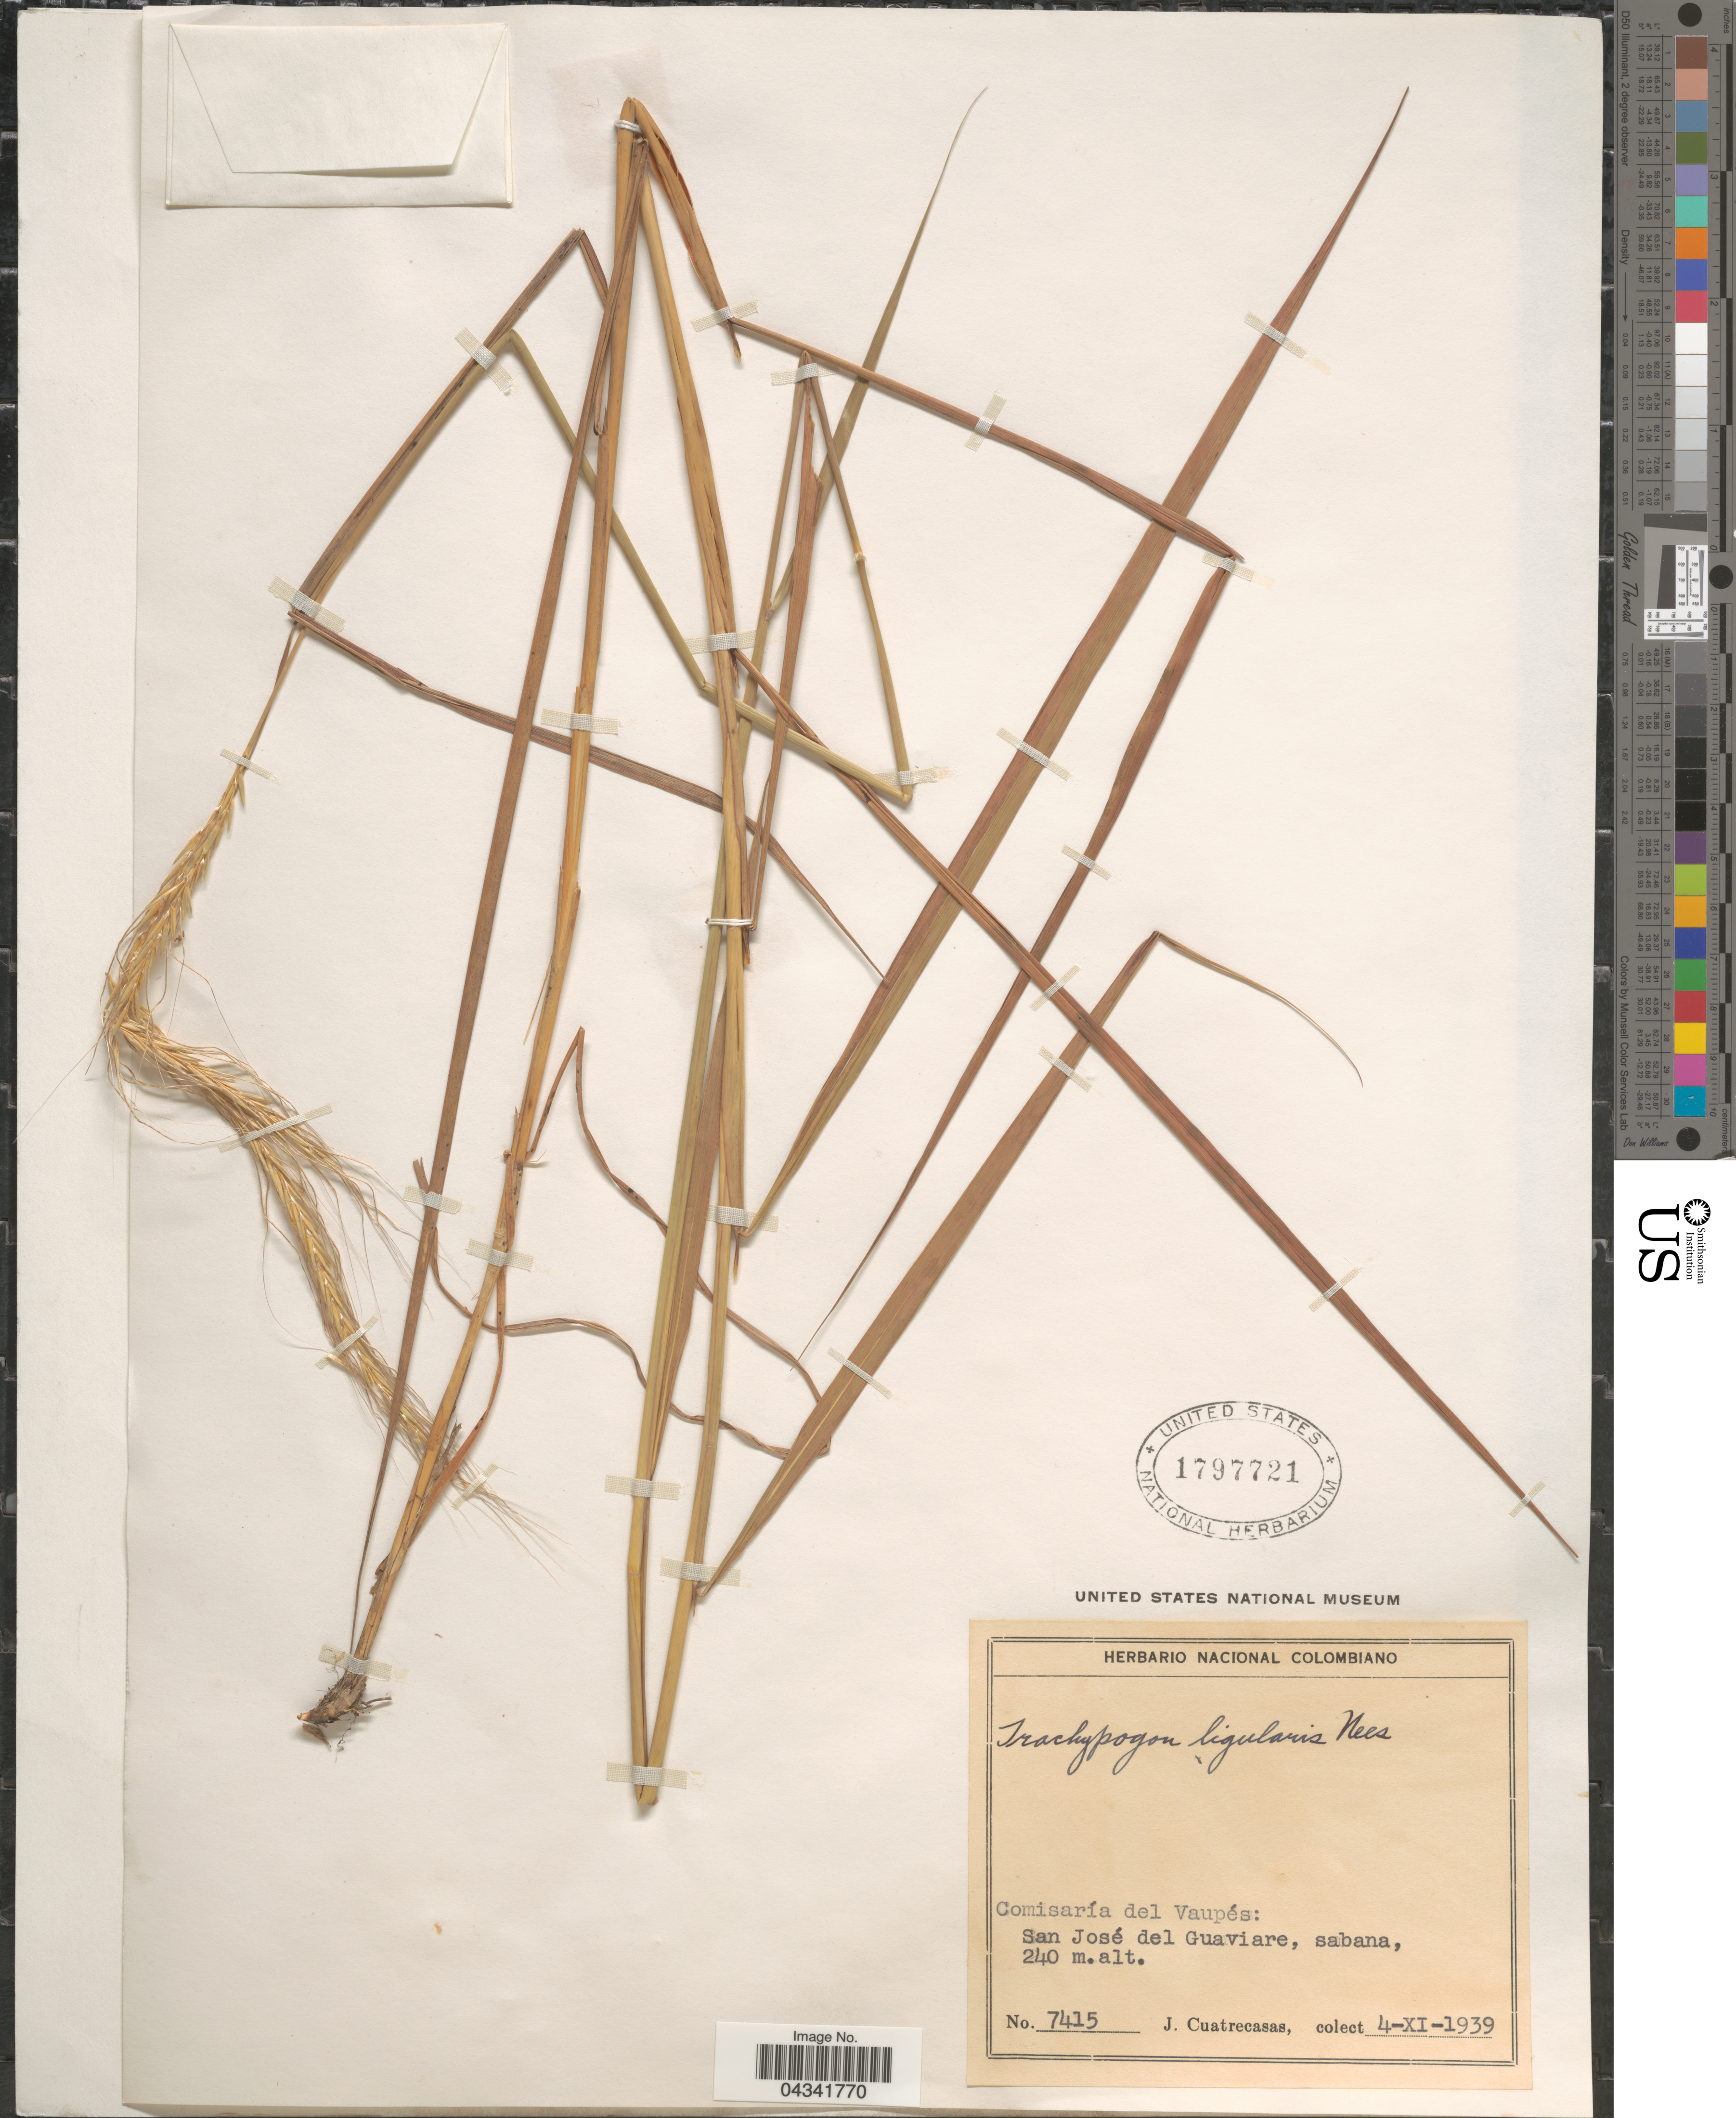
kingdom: Plantae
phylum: Tracheophyta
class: Liliopsida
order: Poales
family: Poaceae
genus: Trachypogon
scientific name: Trachypogon spicatus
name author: (L. f.) Kuntze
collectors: J. Cuatrecasas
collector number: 7415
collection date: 1939-11-04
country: Colombia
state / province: Vaupés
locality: Comisaría del Vaupés: San José del Guaviare, sabana.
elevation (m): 240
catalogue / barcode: US 1797721